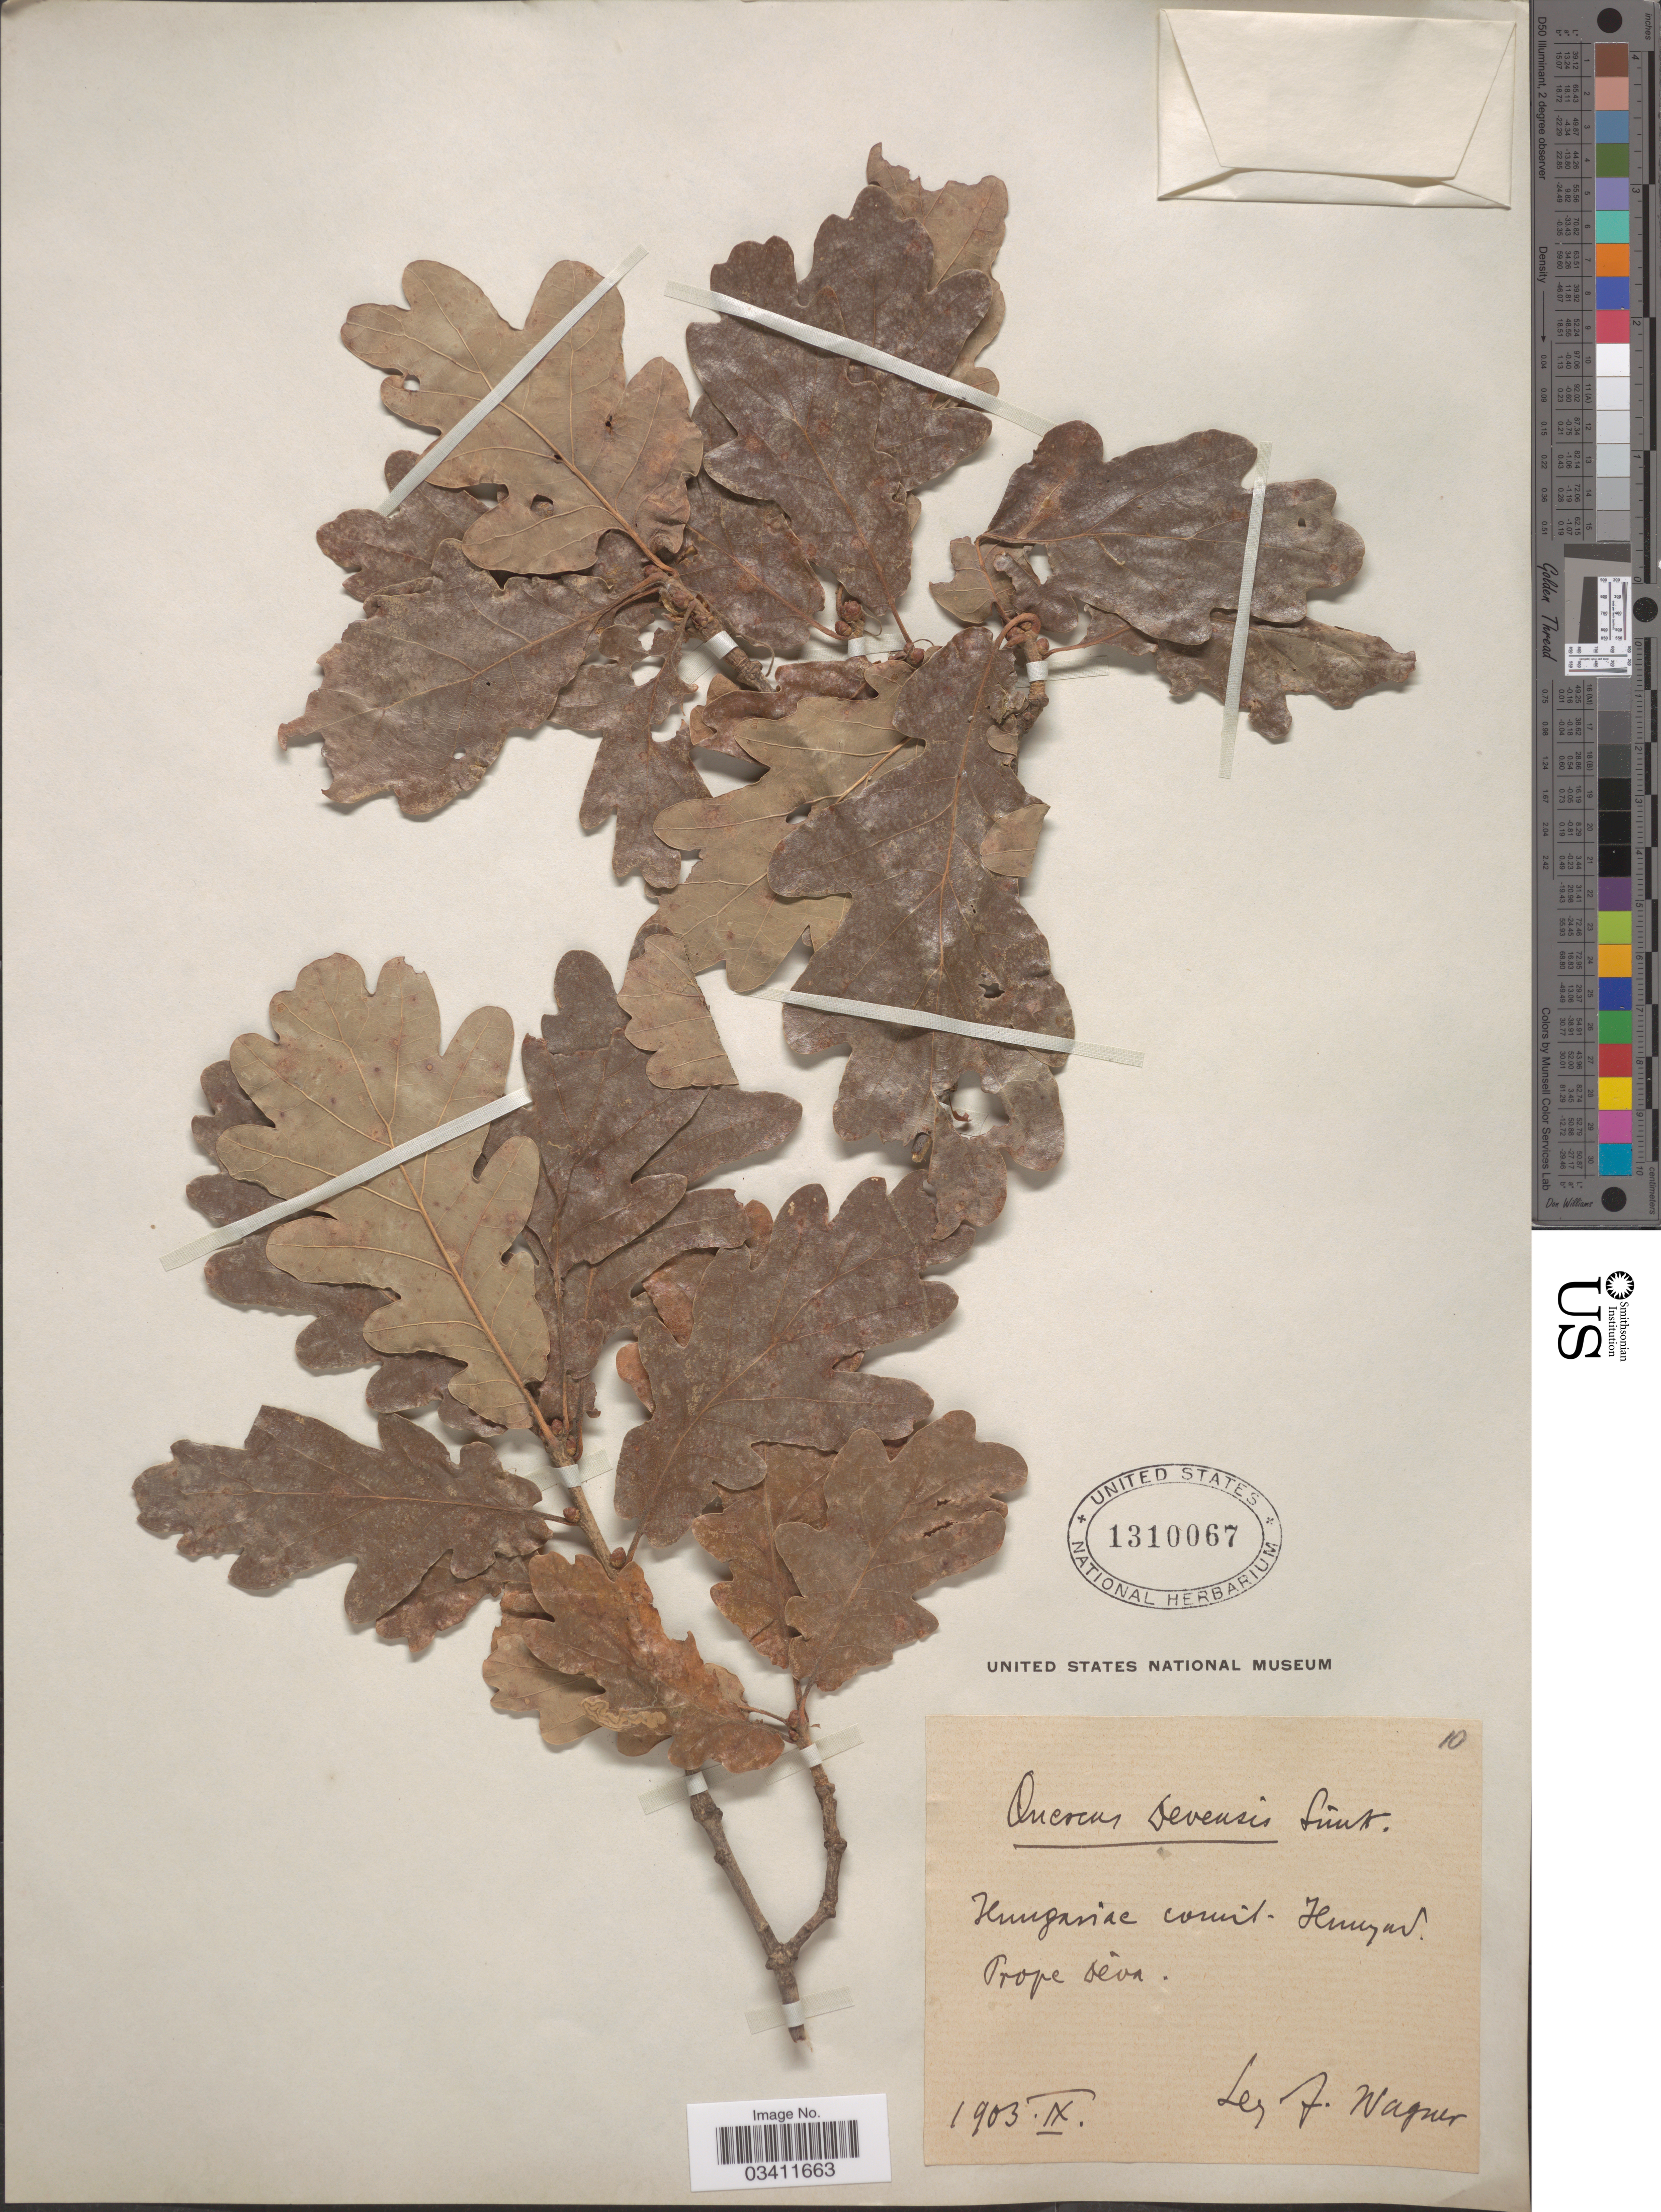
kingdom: Plantae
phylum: Tracheophyta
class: Magnoliopsida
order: Fagales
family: Fagaceae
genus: Quercus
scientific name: Quercus x devensis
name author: Simonk.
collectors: F. Wagner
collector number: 10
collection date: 1903-09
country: Hungary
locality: Hungariae comit. Hungar. Prope Deva.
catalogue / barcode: US 1310067